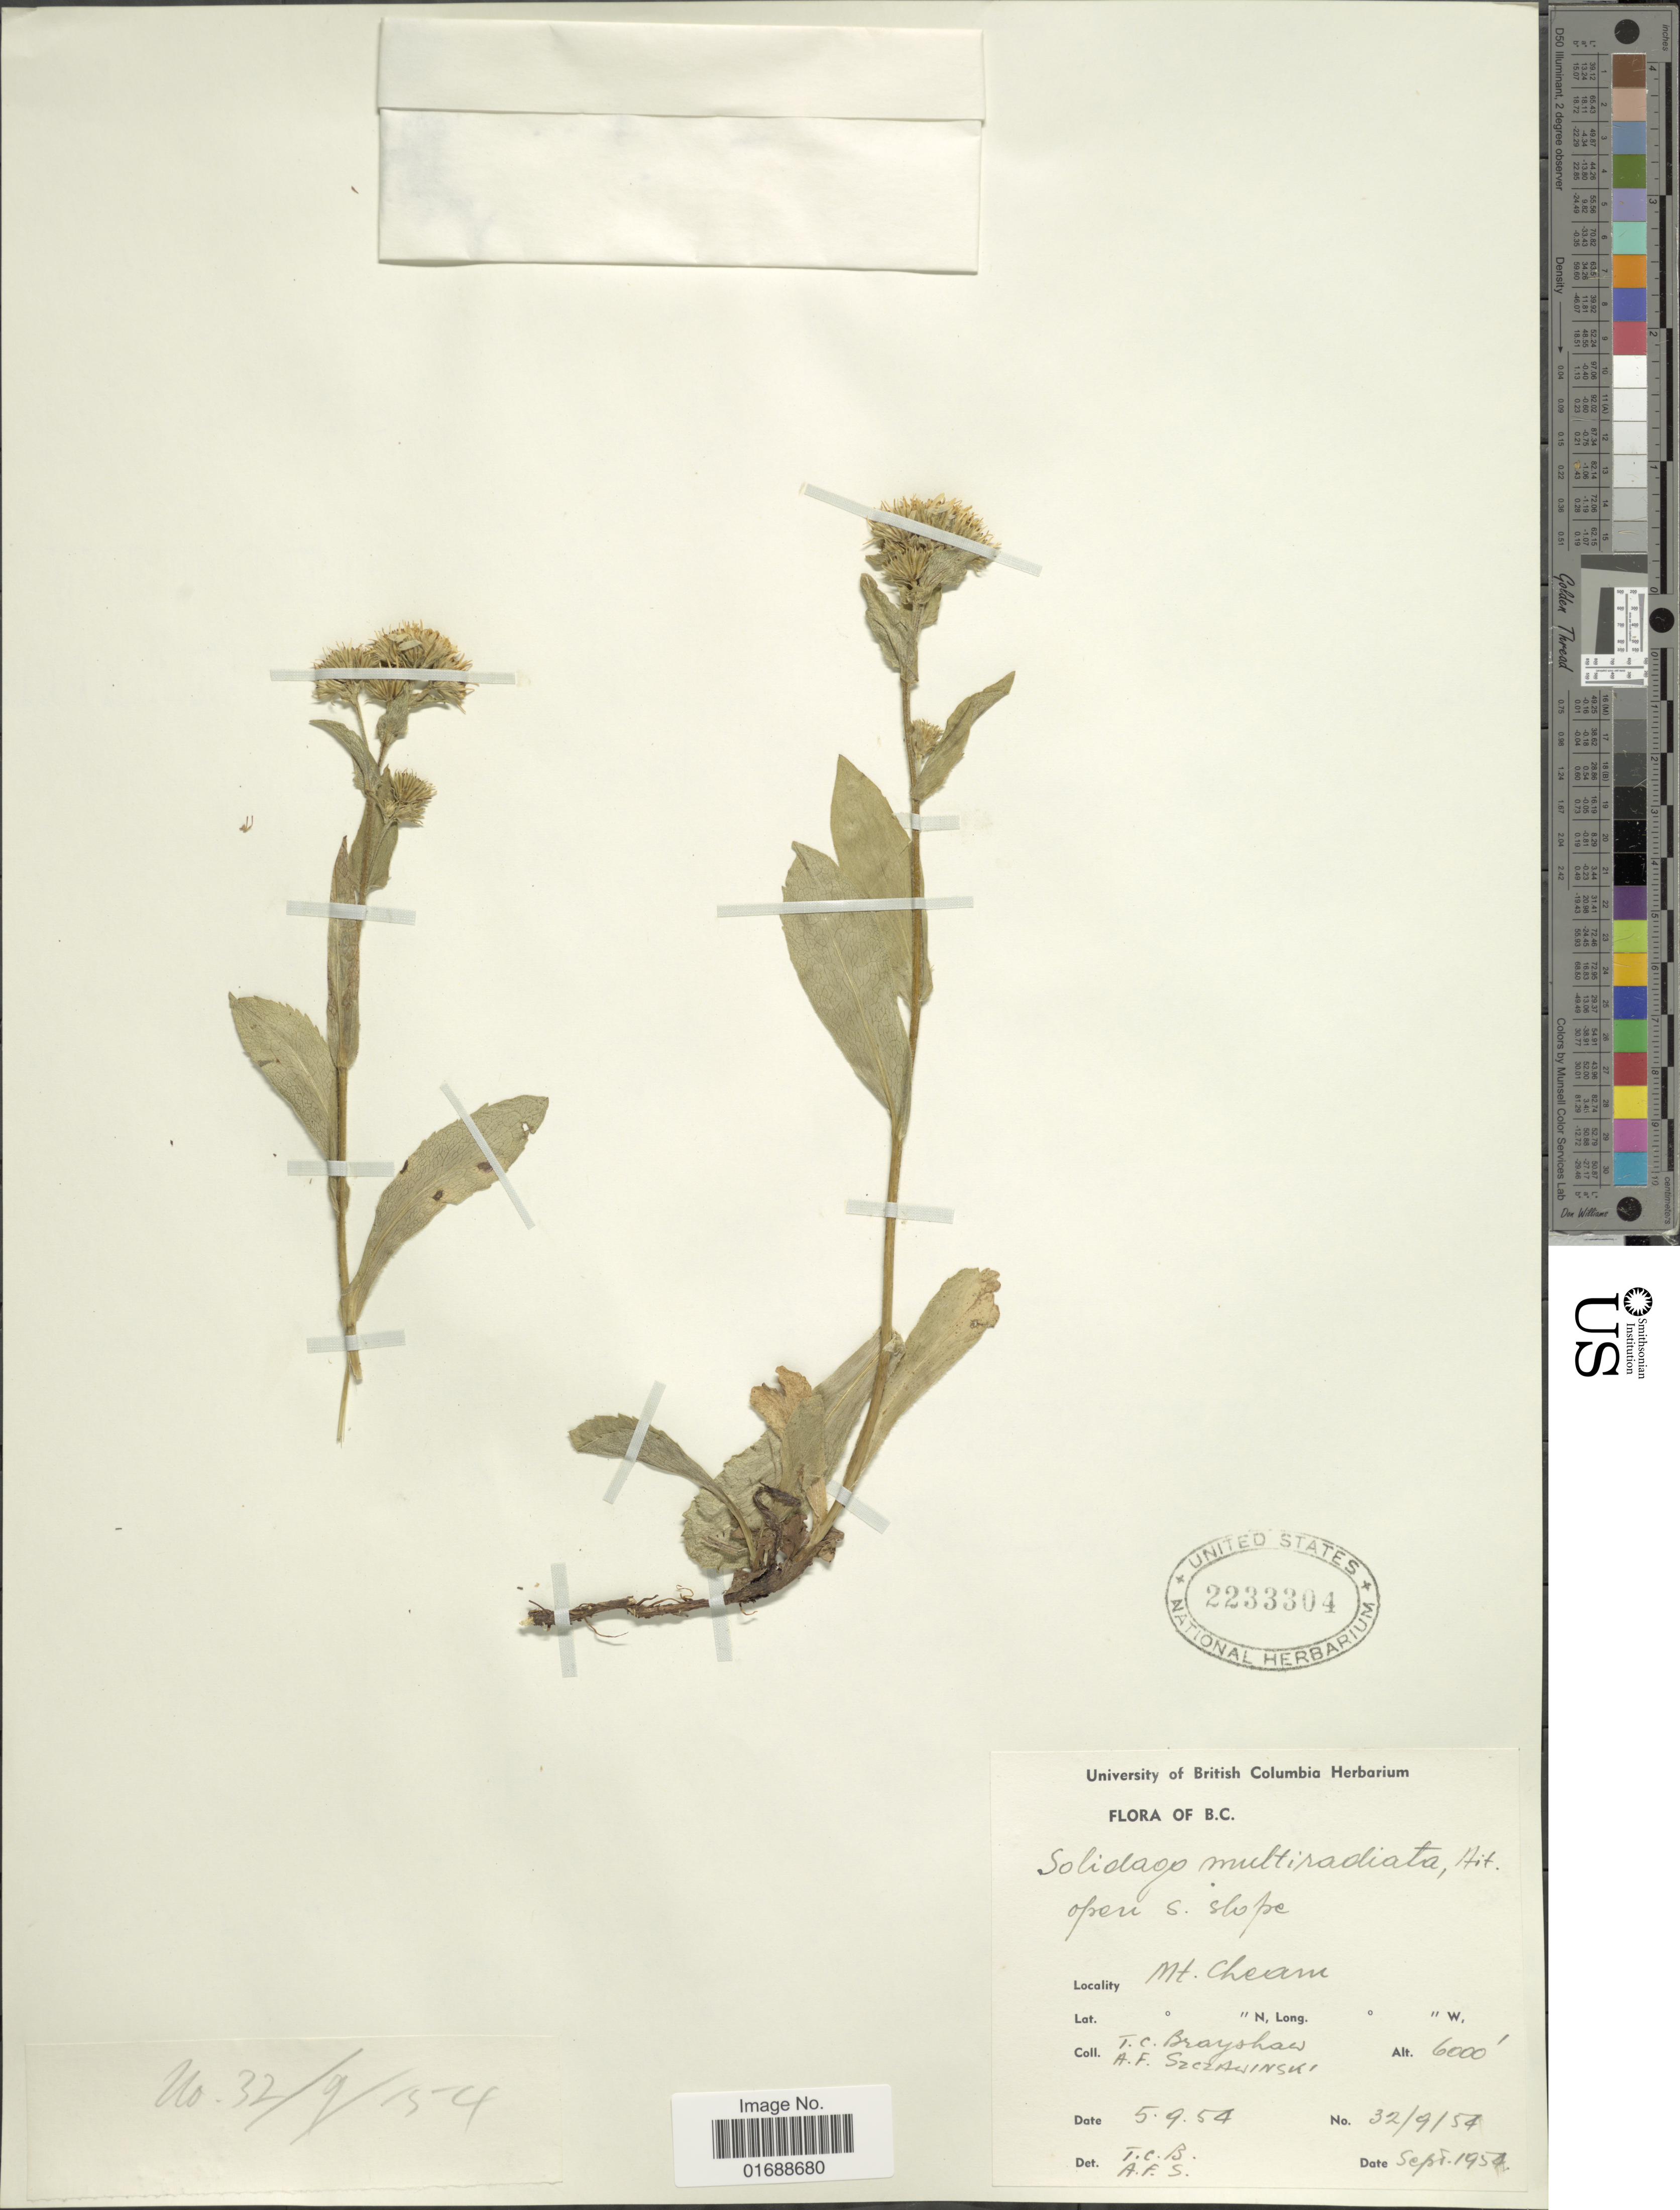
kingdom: Plantae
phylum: Tracheophyta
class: Magnoliopsida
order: Asterales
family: Asteraceae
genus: Solidago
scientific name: Solidago multiradiata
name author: Aiton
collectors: T. Brayshaw & A. Szczawinski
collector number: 32954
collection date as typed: Transcribed d/m/y: 9/5/54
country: Canada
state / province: British Columbia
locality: Mt. Cheam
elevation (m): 1829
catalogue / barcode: US 2233304